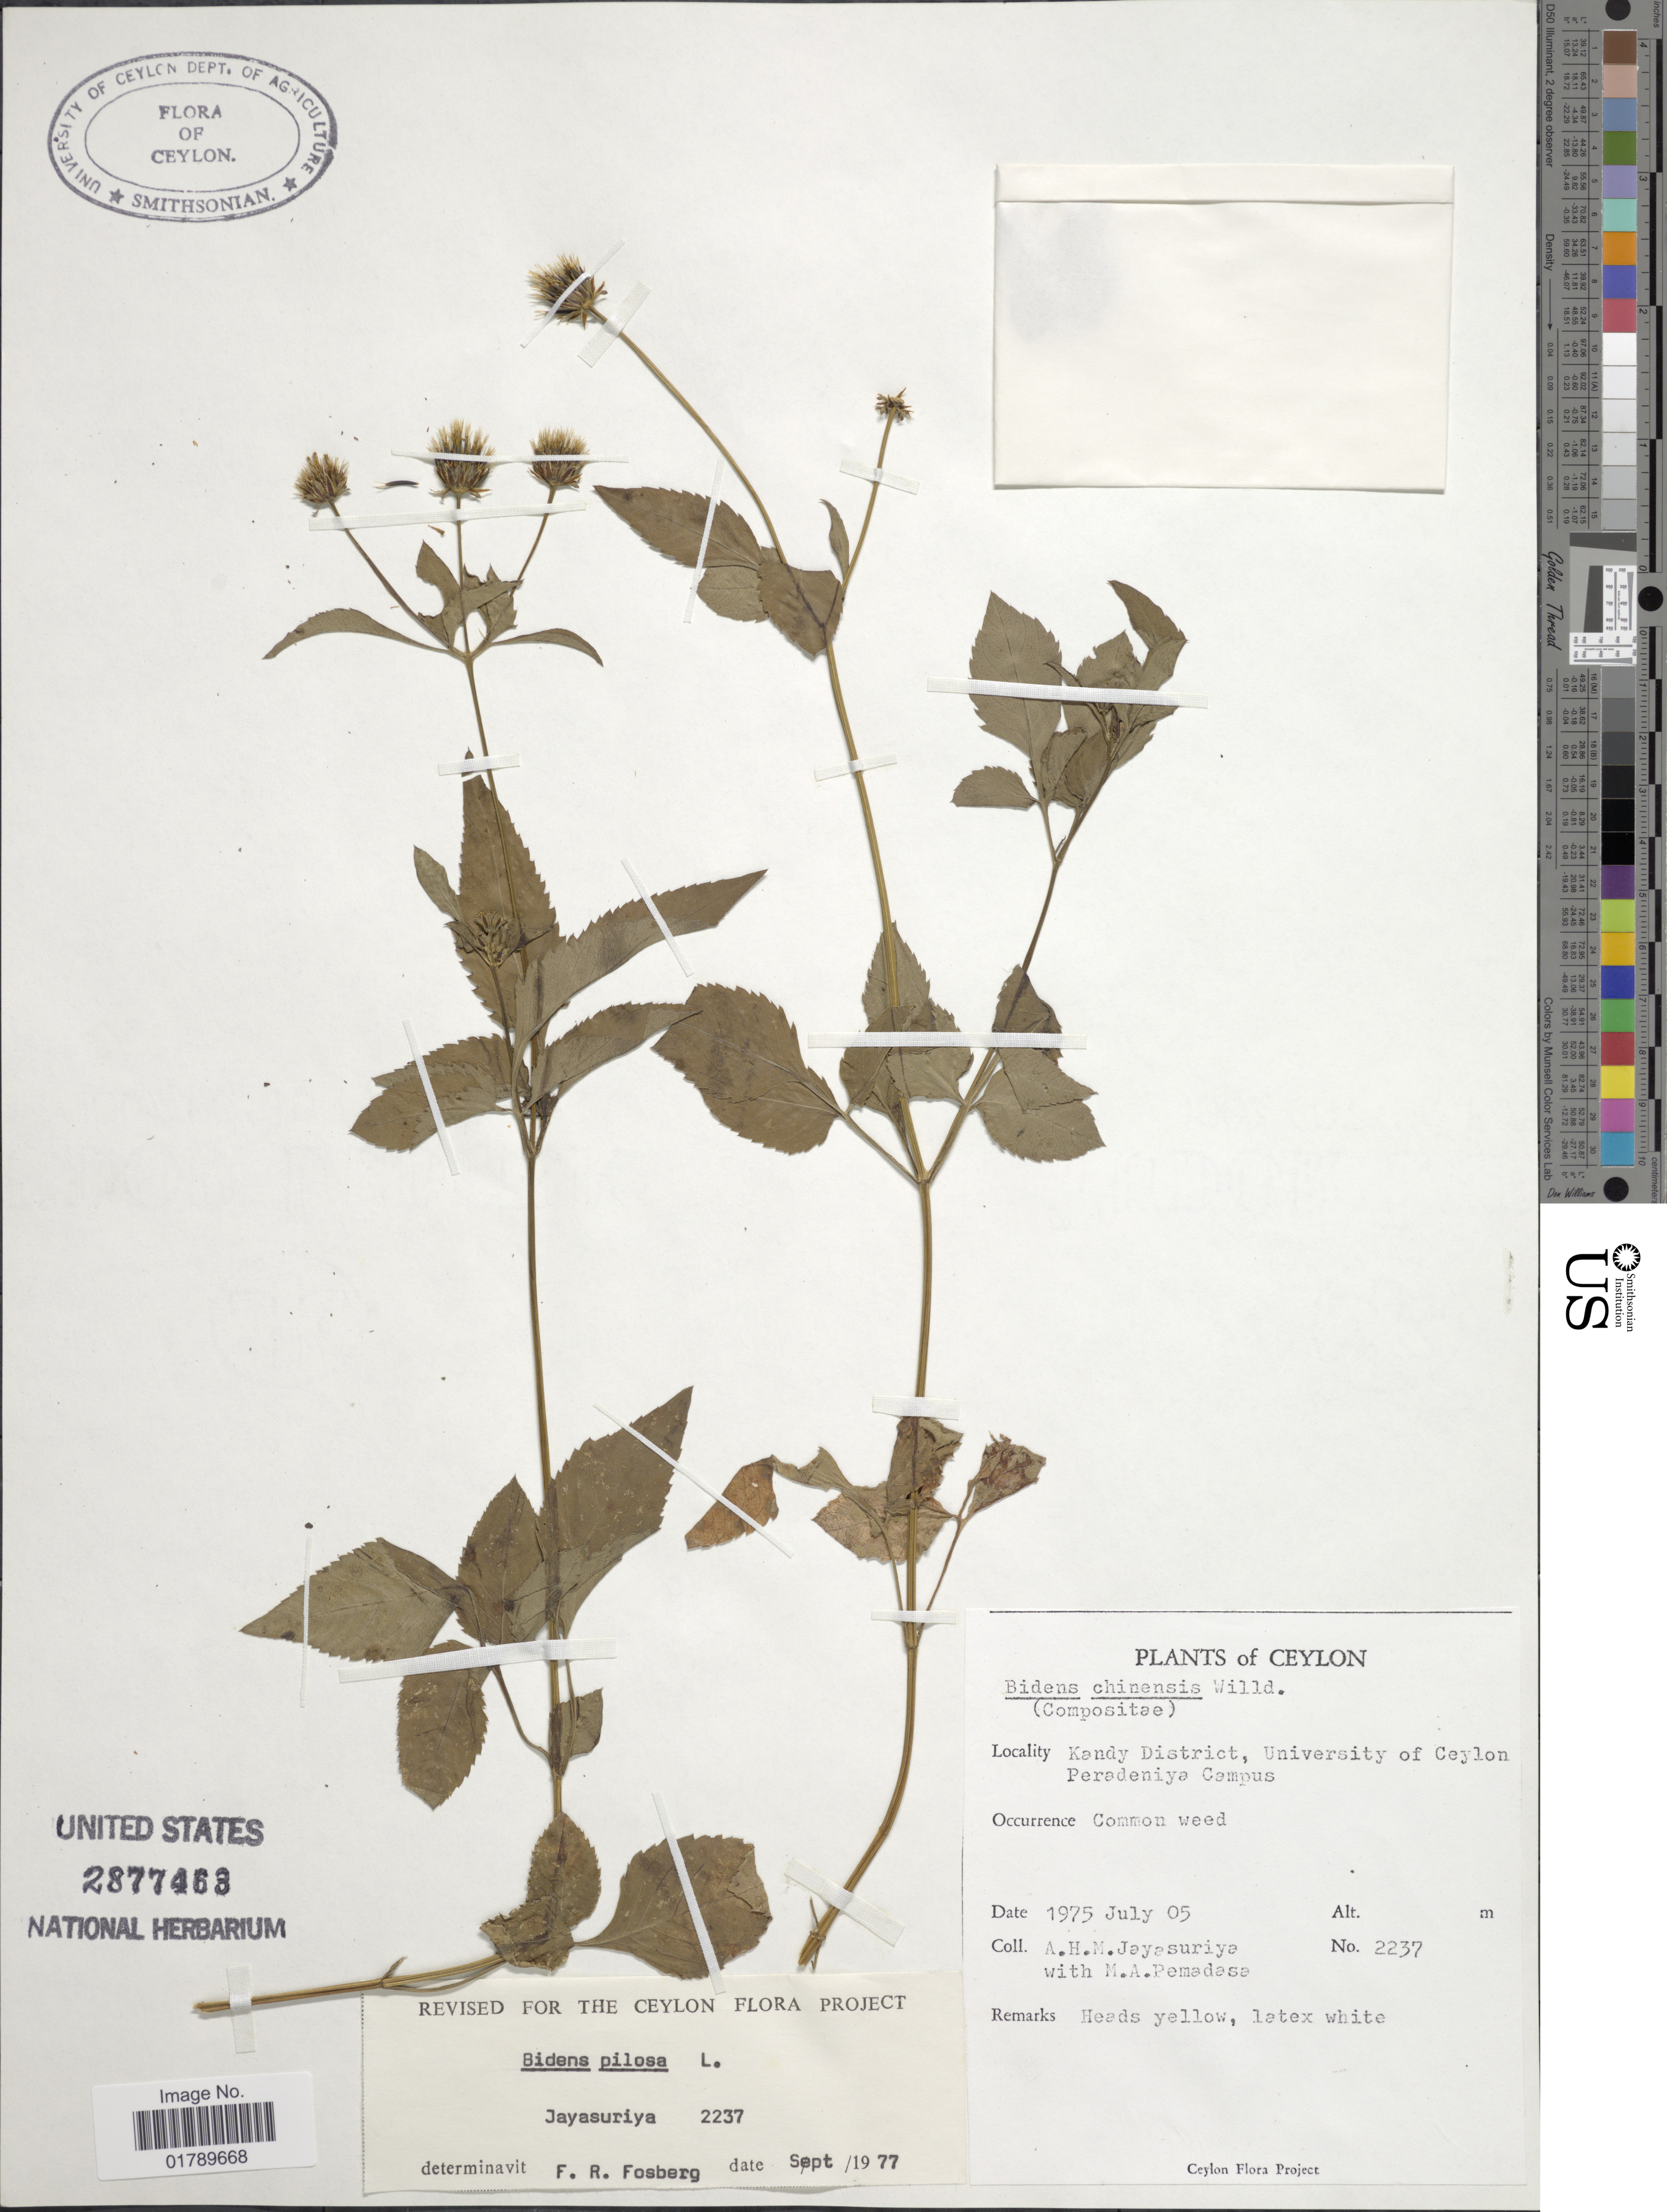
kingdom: Plantae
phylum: Tracheophyta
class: Magnoliopsida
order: Asterales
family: Asteraceae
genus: Bidens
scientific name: Bidens pilosa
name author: L.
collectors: A. Jayasuriya & M. Pemadasa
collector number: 2237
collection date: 1975-07-05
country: Sri Lanka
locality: Ceylon, Kandy District, University of Ceylon Peradeniya Campus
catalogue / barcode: US 2877463